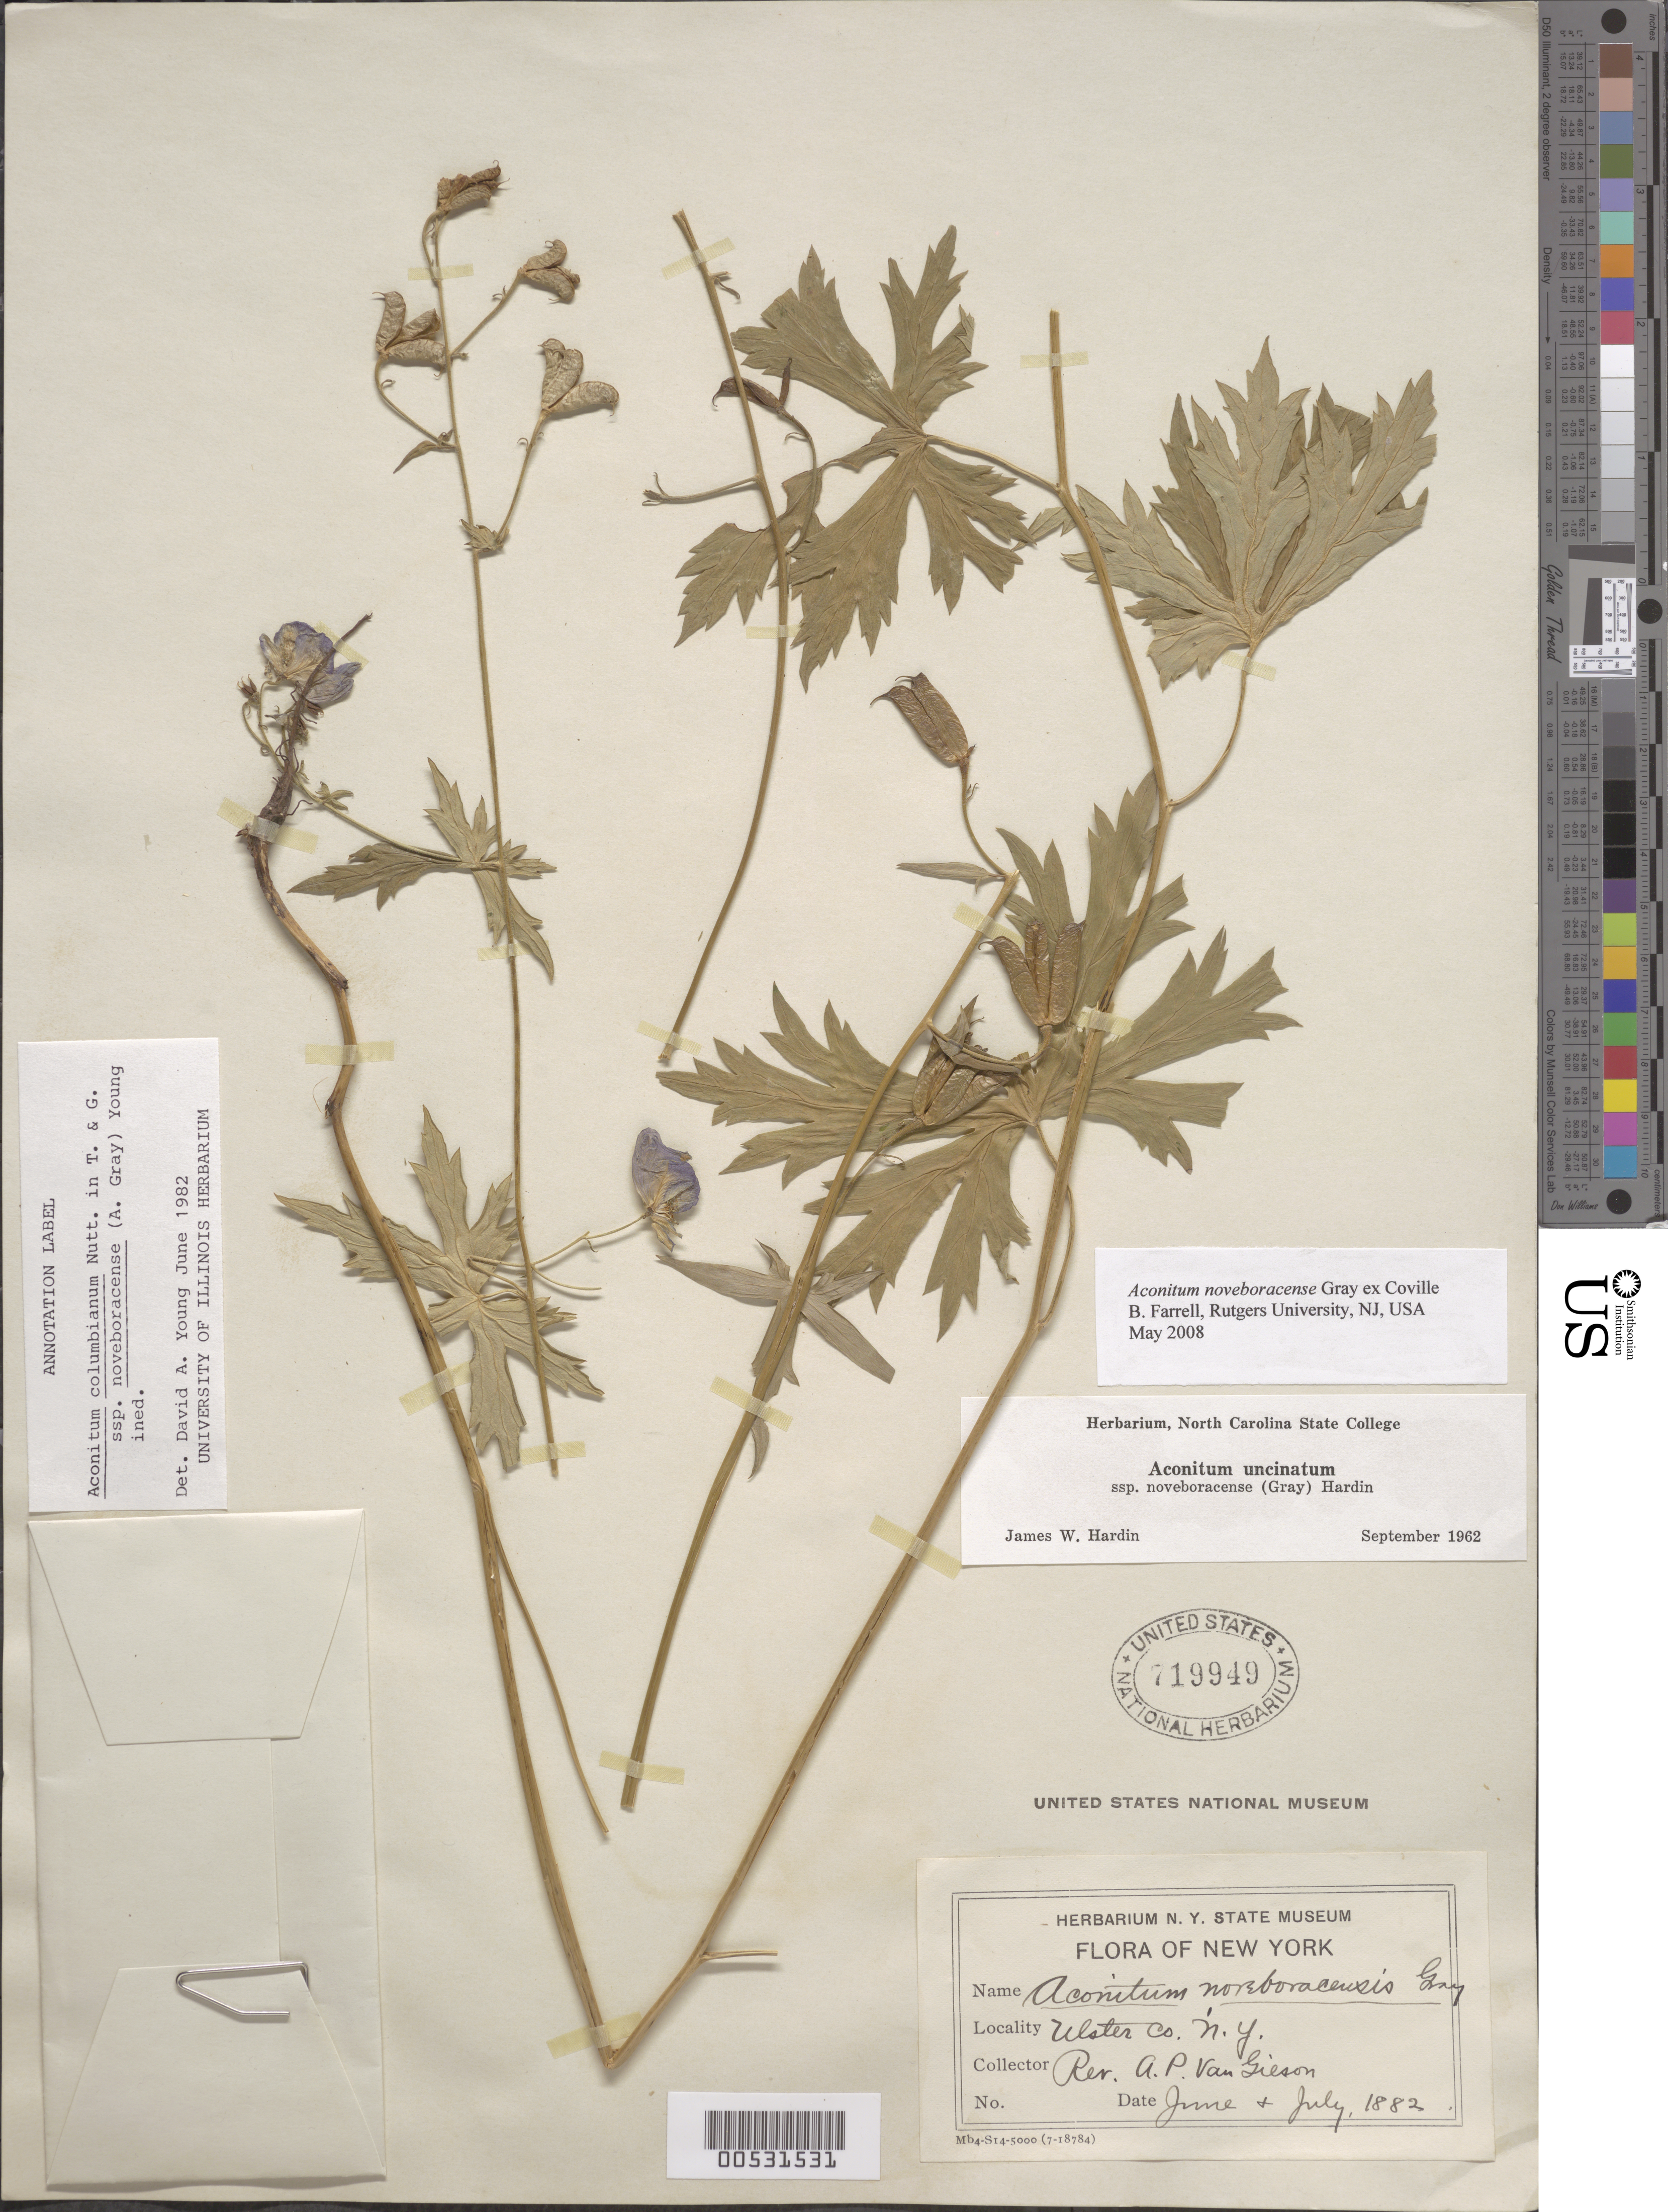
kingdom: Plantae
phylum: Tracheophyta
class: Magnoliopsida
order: Ranunculales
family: Ranunculaceae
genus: Aconitum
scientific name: Aconitum noveboracense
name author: A. Gray ex Coville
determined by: Young, D. A.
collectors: A. Van Gieson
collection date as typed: Jun 1882 and - Jul 1882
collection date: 1882-06,1882-07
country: United States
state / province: New York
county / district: Ulster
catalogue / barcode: US 719949